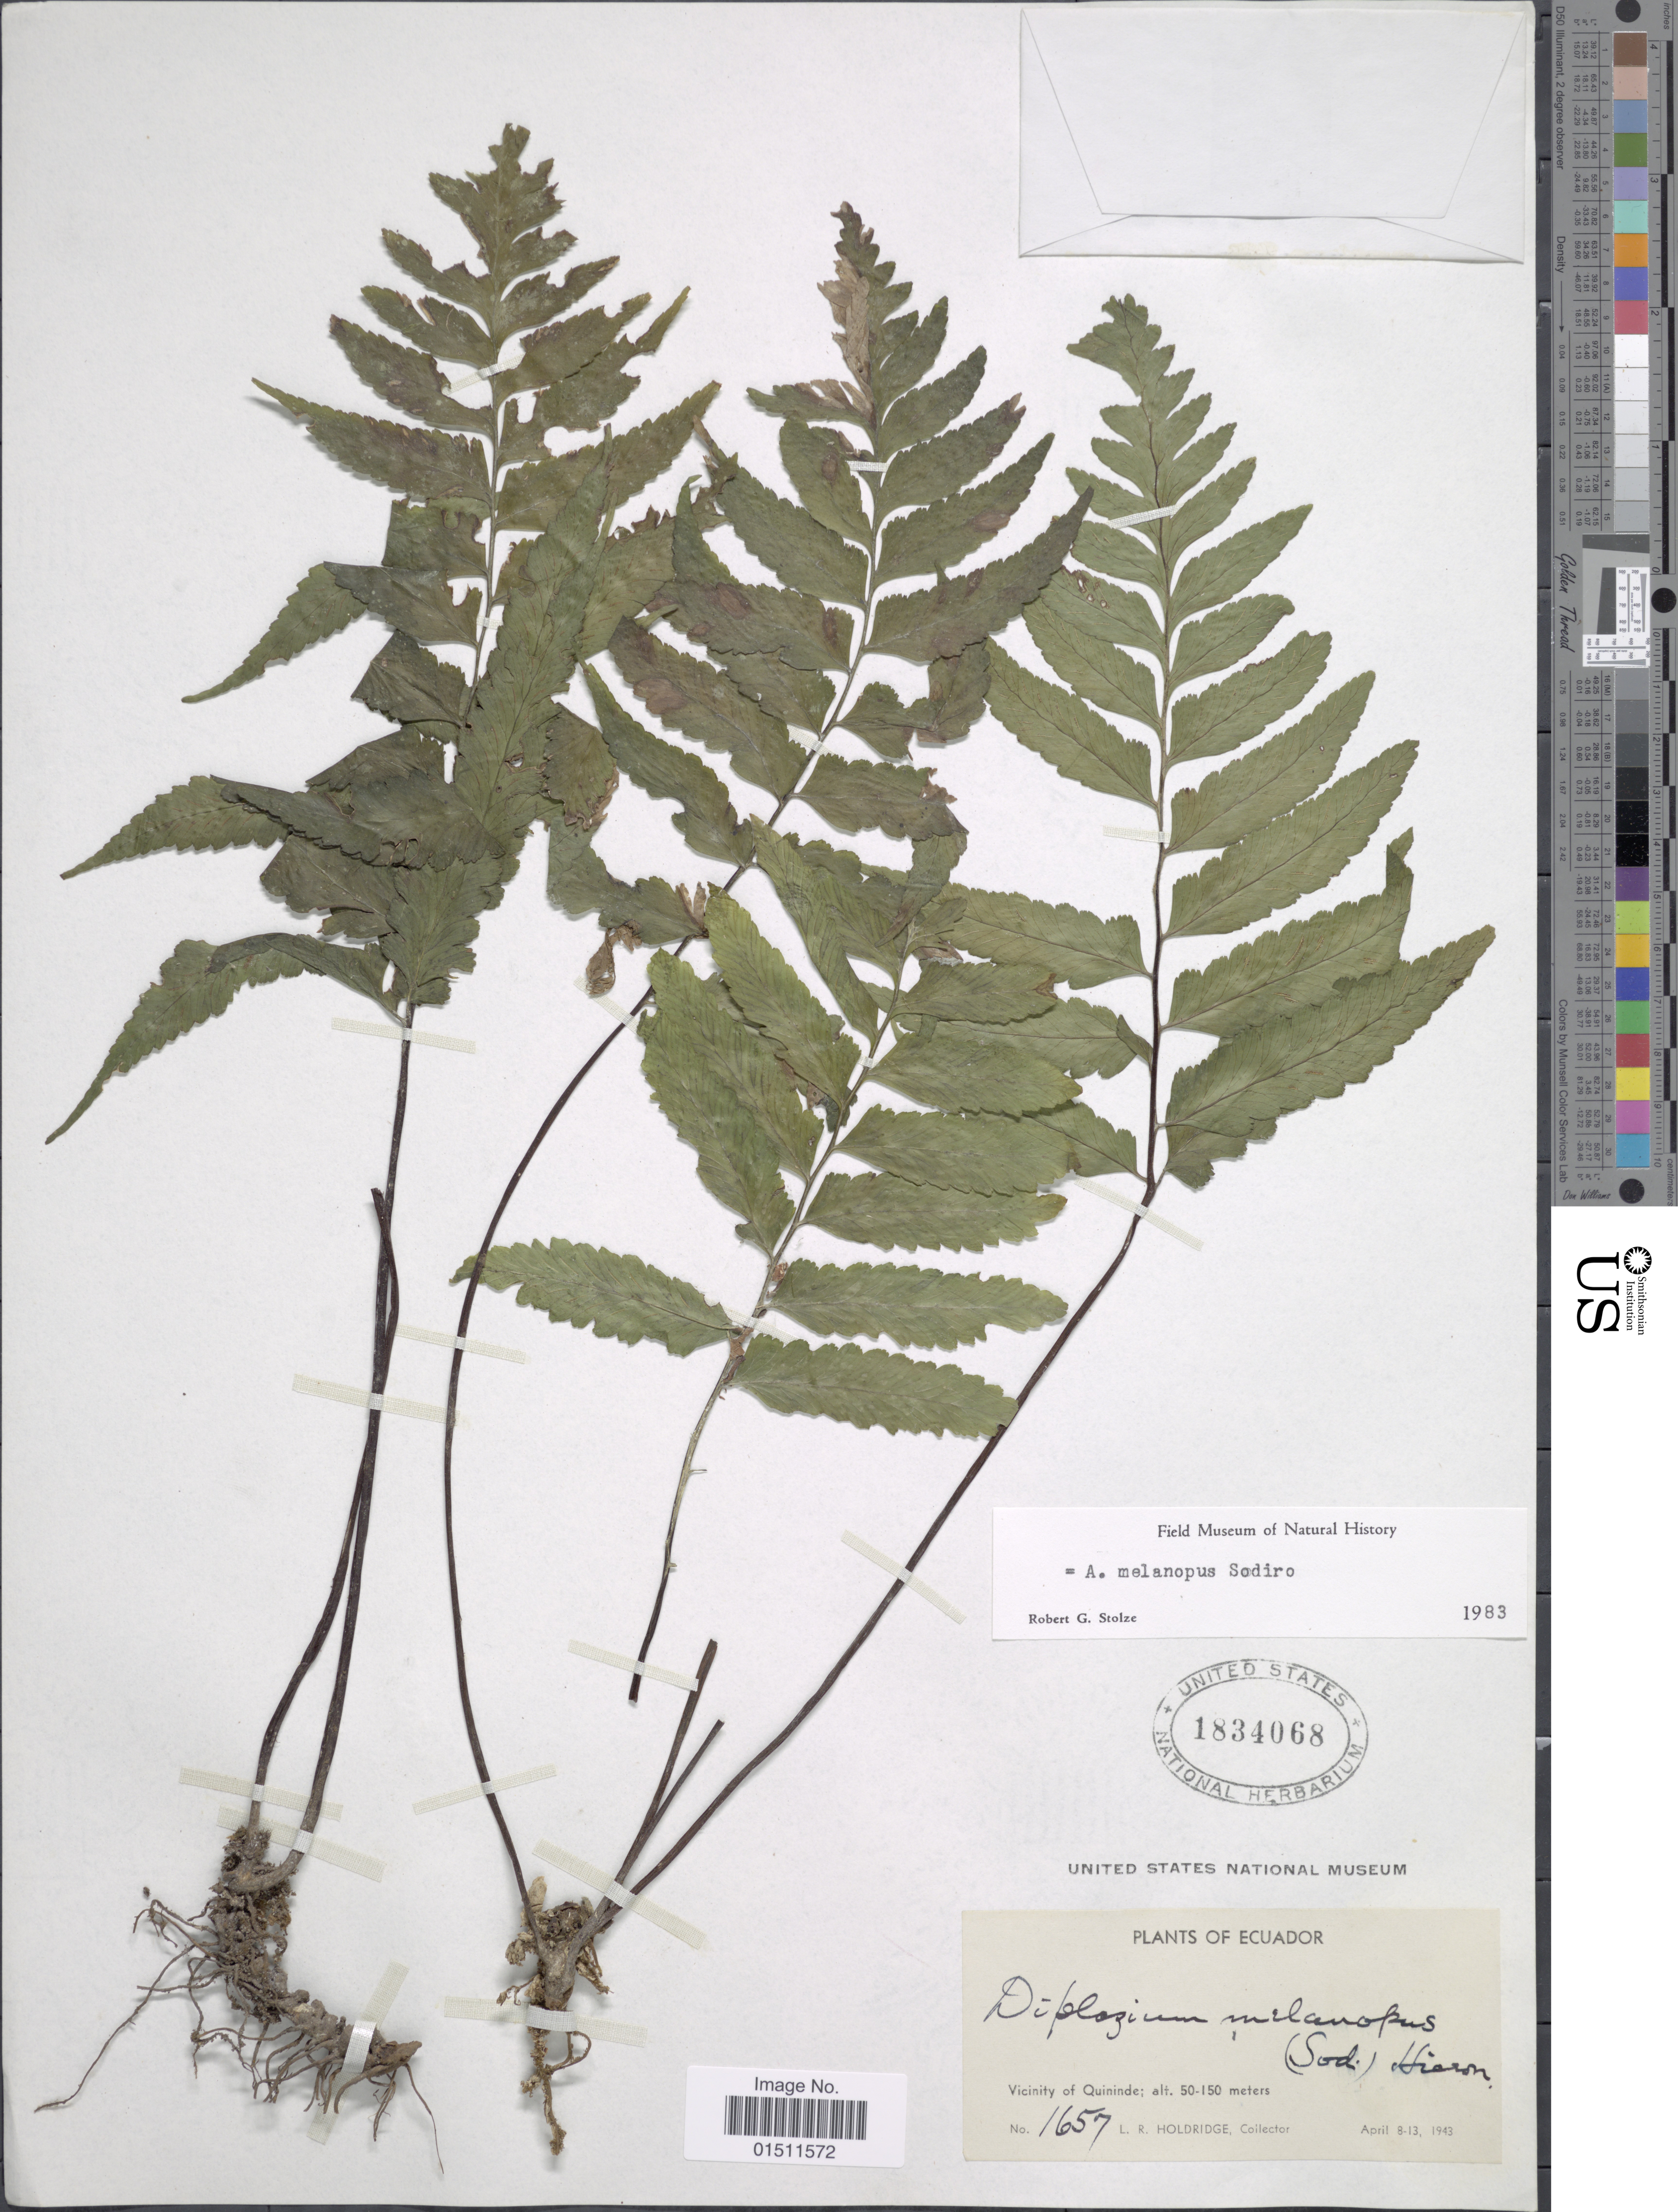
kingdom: Plantae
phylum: Tracheophyta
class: Polypodiopsida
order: Polypodiales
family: Aspleniaceae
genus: Asplenium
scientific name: Asplenium melanopus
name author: Sodiro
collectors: L. Holdridge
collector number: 1657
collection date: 1943-04-08/1943-04-13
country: Ecuador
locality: Vicinity of Quininde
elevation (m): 50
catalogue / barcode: US 1834068